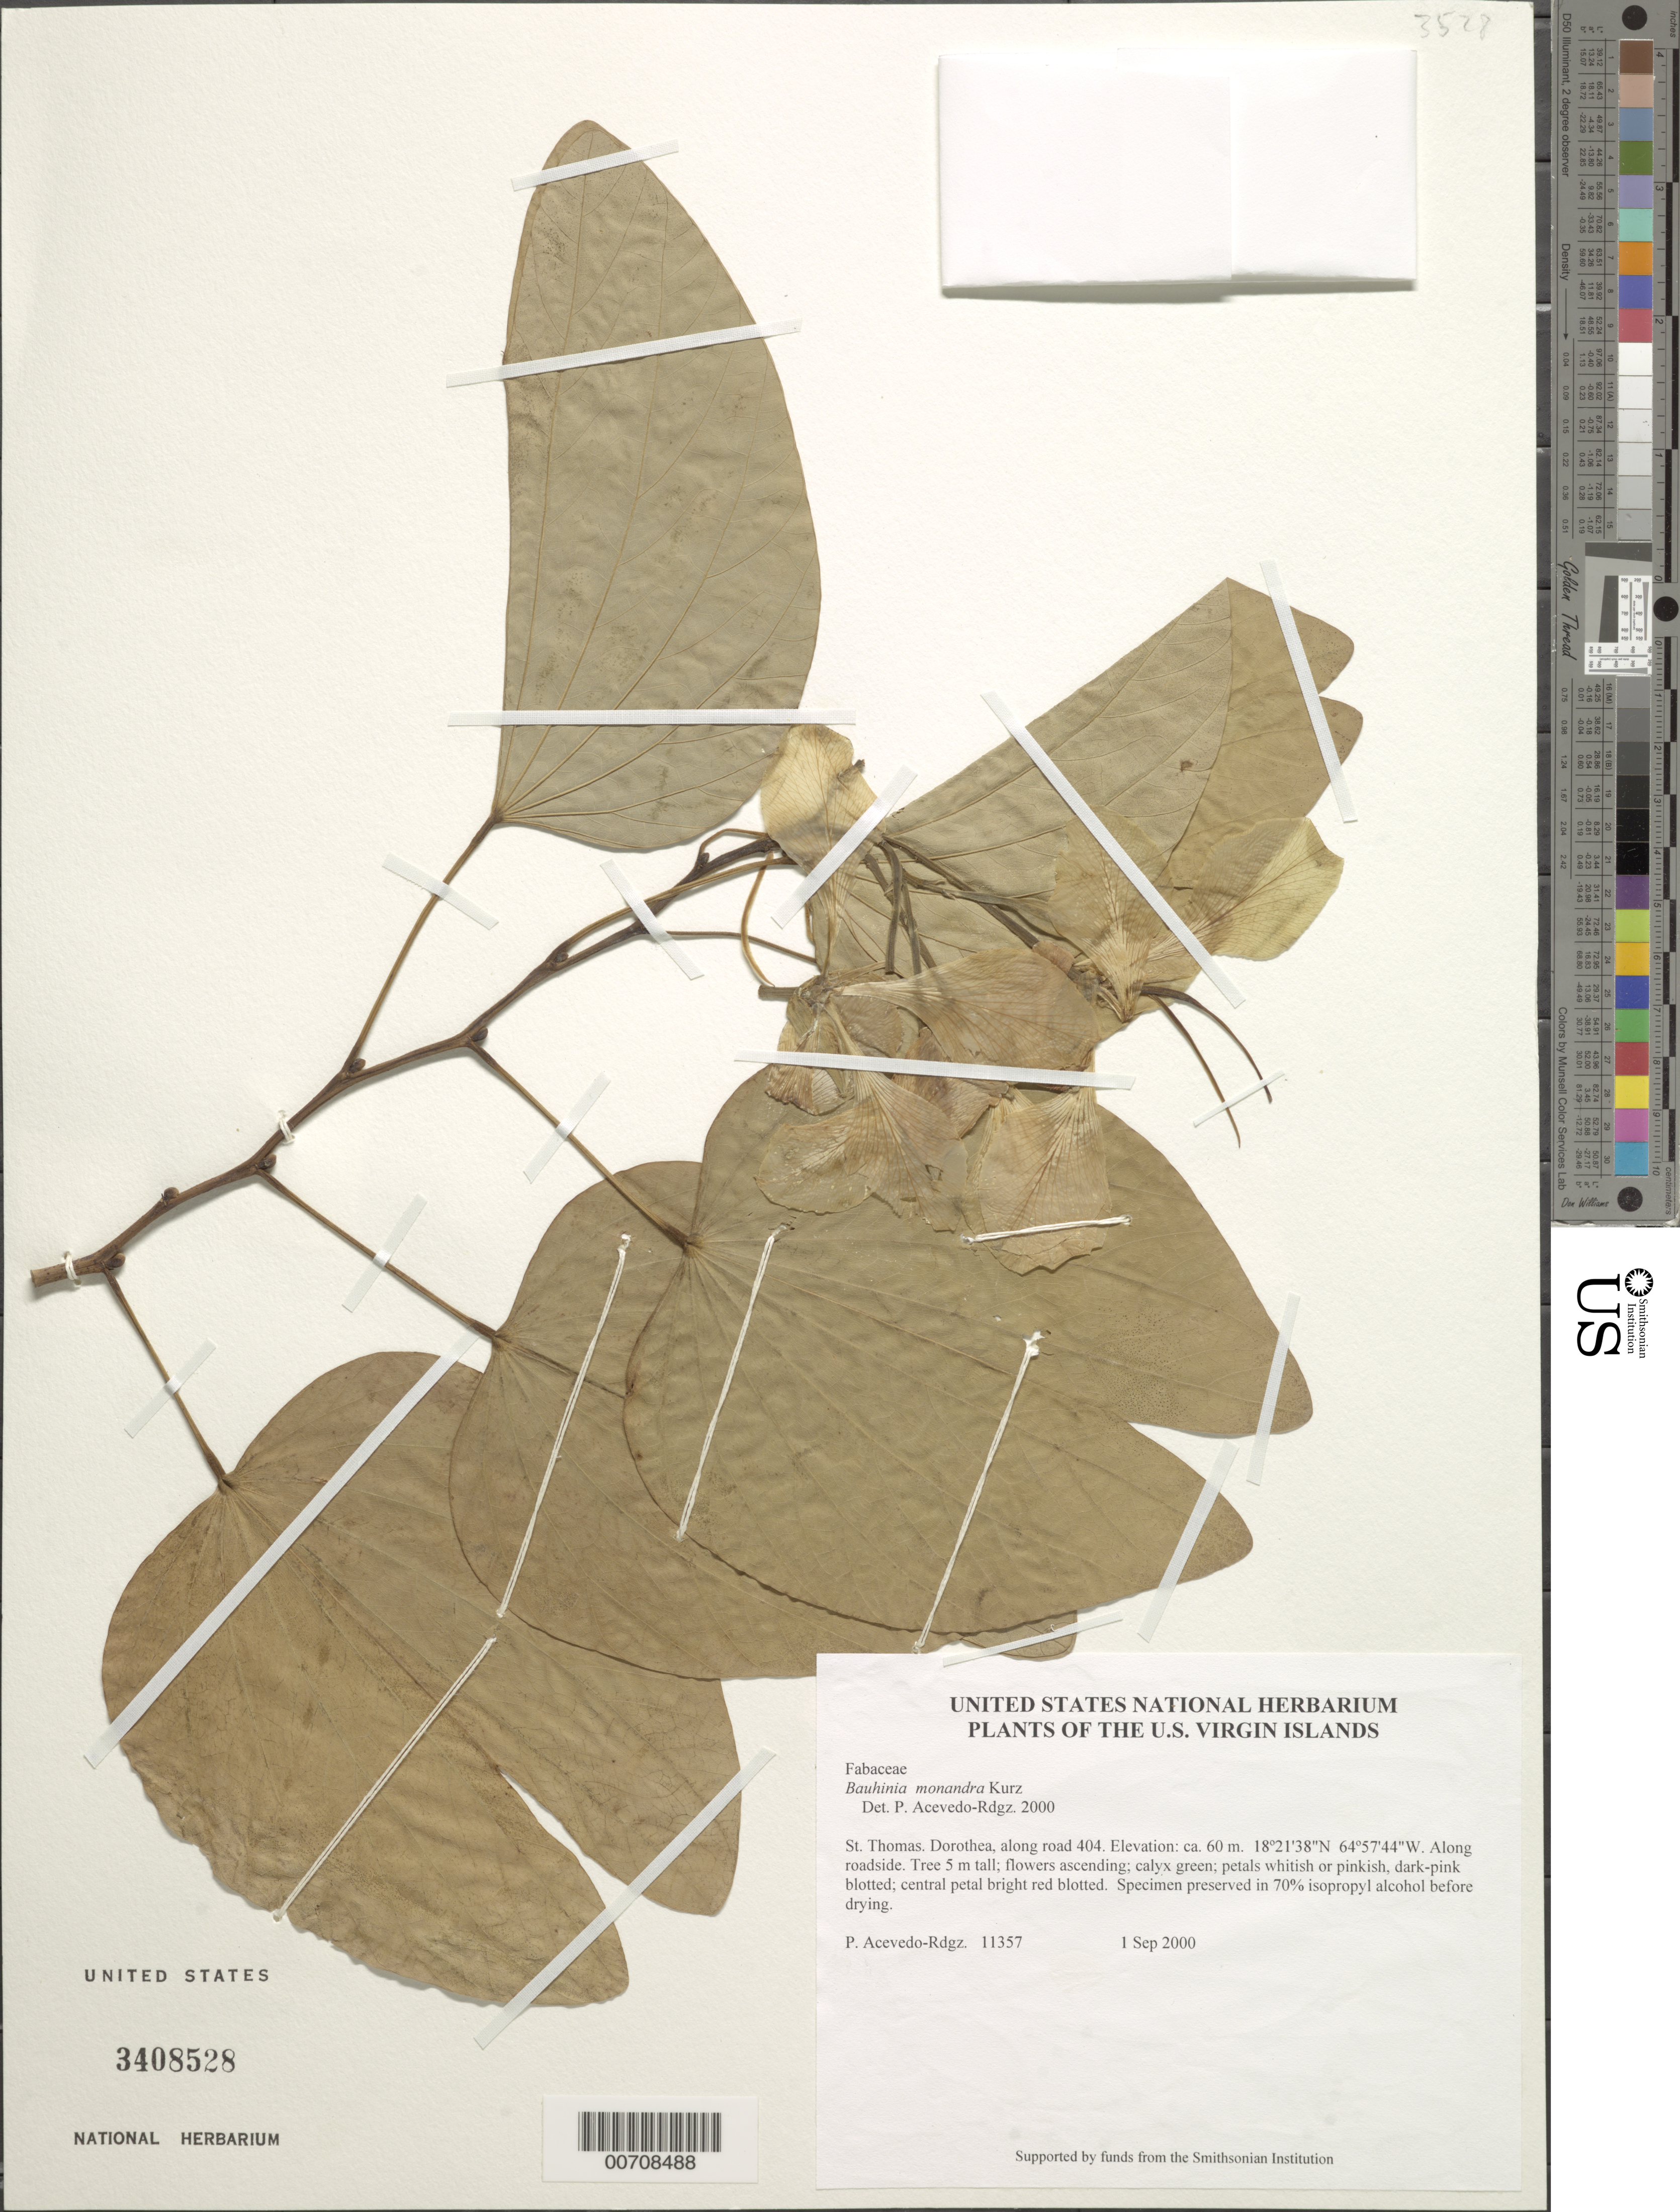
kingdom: Plantae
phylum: Tracheophyta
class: Magnoliopsida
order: Fabales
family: Fabaceae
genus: Bauhinia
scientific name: Bauhinia monandra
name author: Kurz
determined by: Acevedo-Rodríguez, P., (BOT), Smithsonian Institution - National Museum of Natural History (UNITED STATES)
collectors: P. Acevedo-Rodr.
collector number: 11357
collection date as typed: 01 Sep 2000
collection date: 2000-09-01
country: U.S. Virgin Islands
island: St. Thomas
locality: Dorothea, along road 404.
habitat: Along roadside.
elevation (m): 60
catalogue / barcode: US 3408528